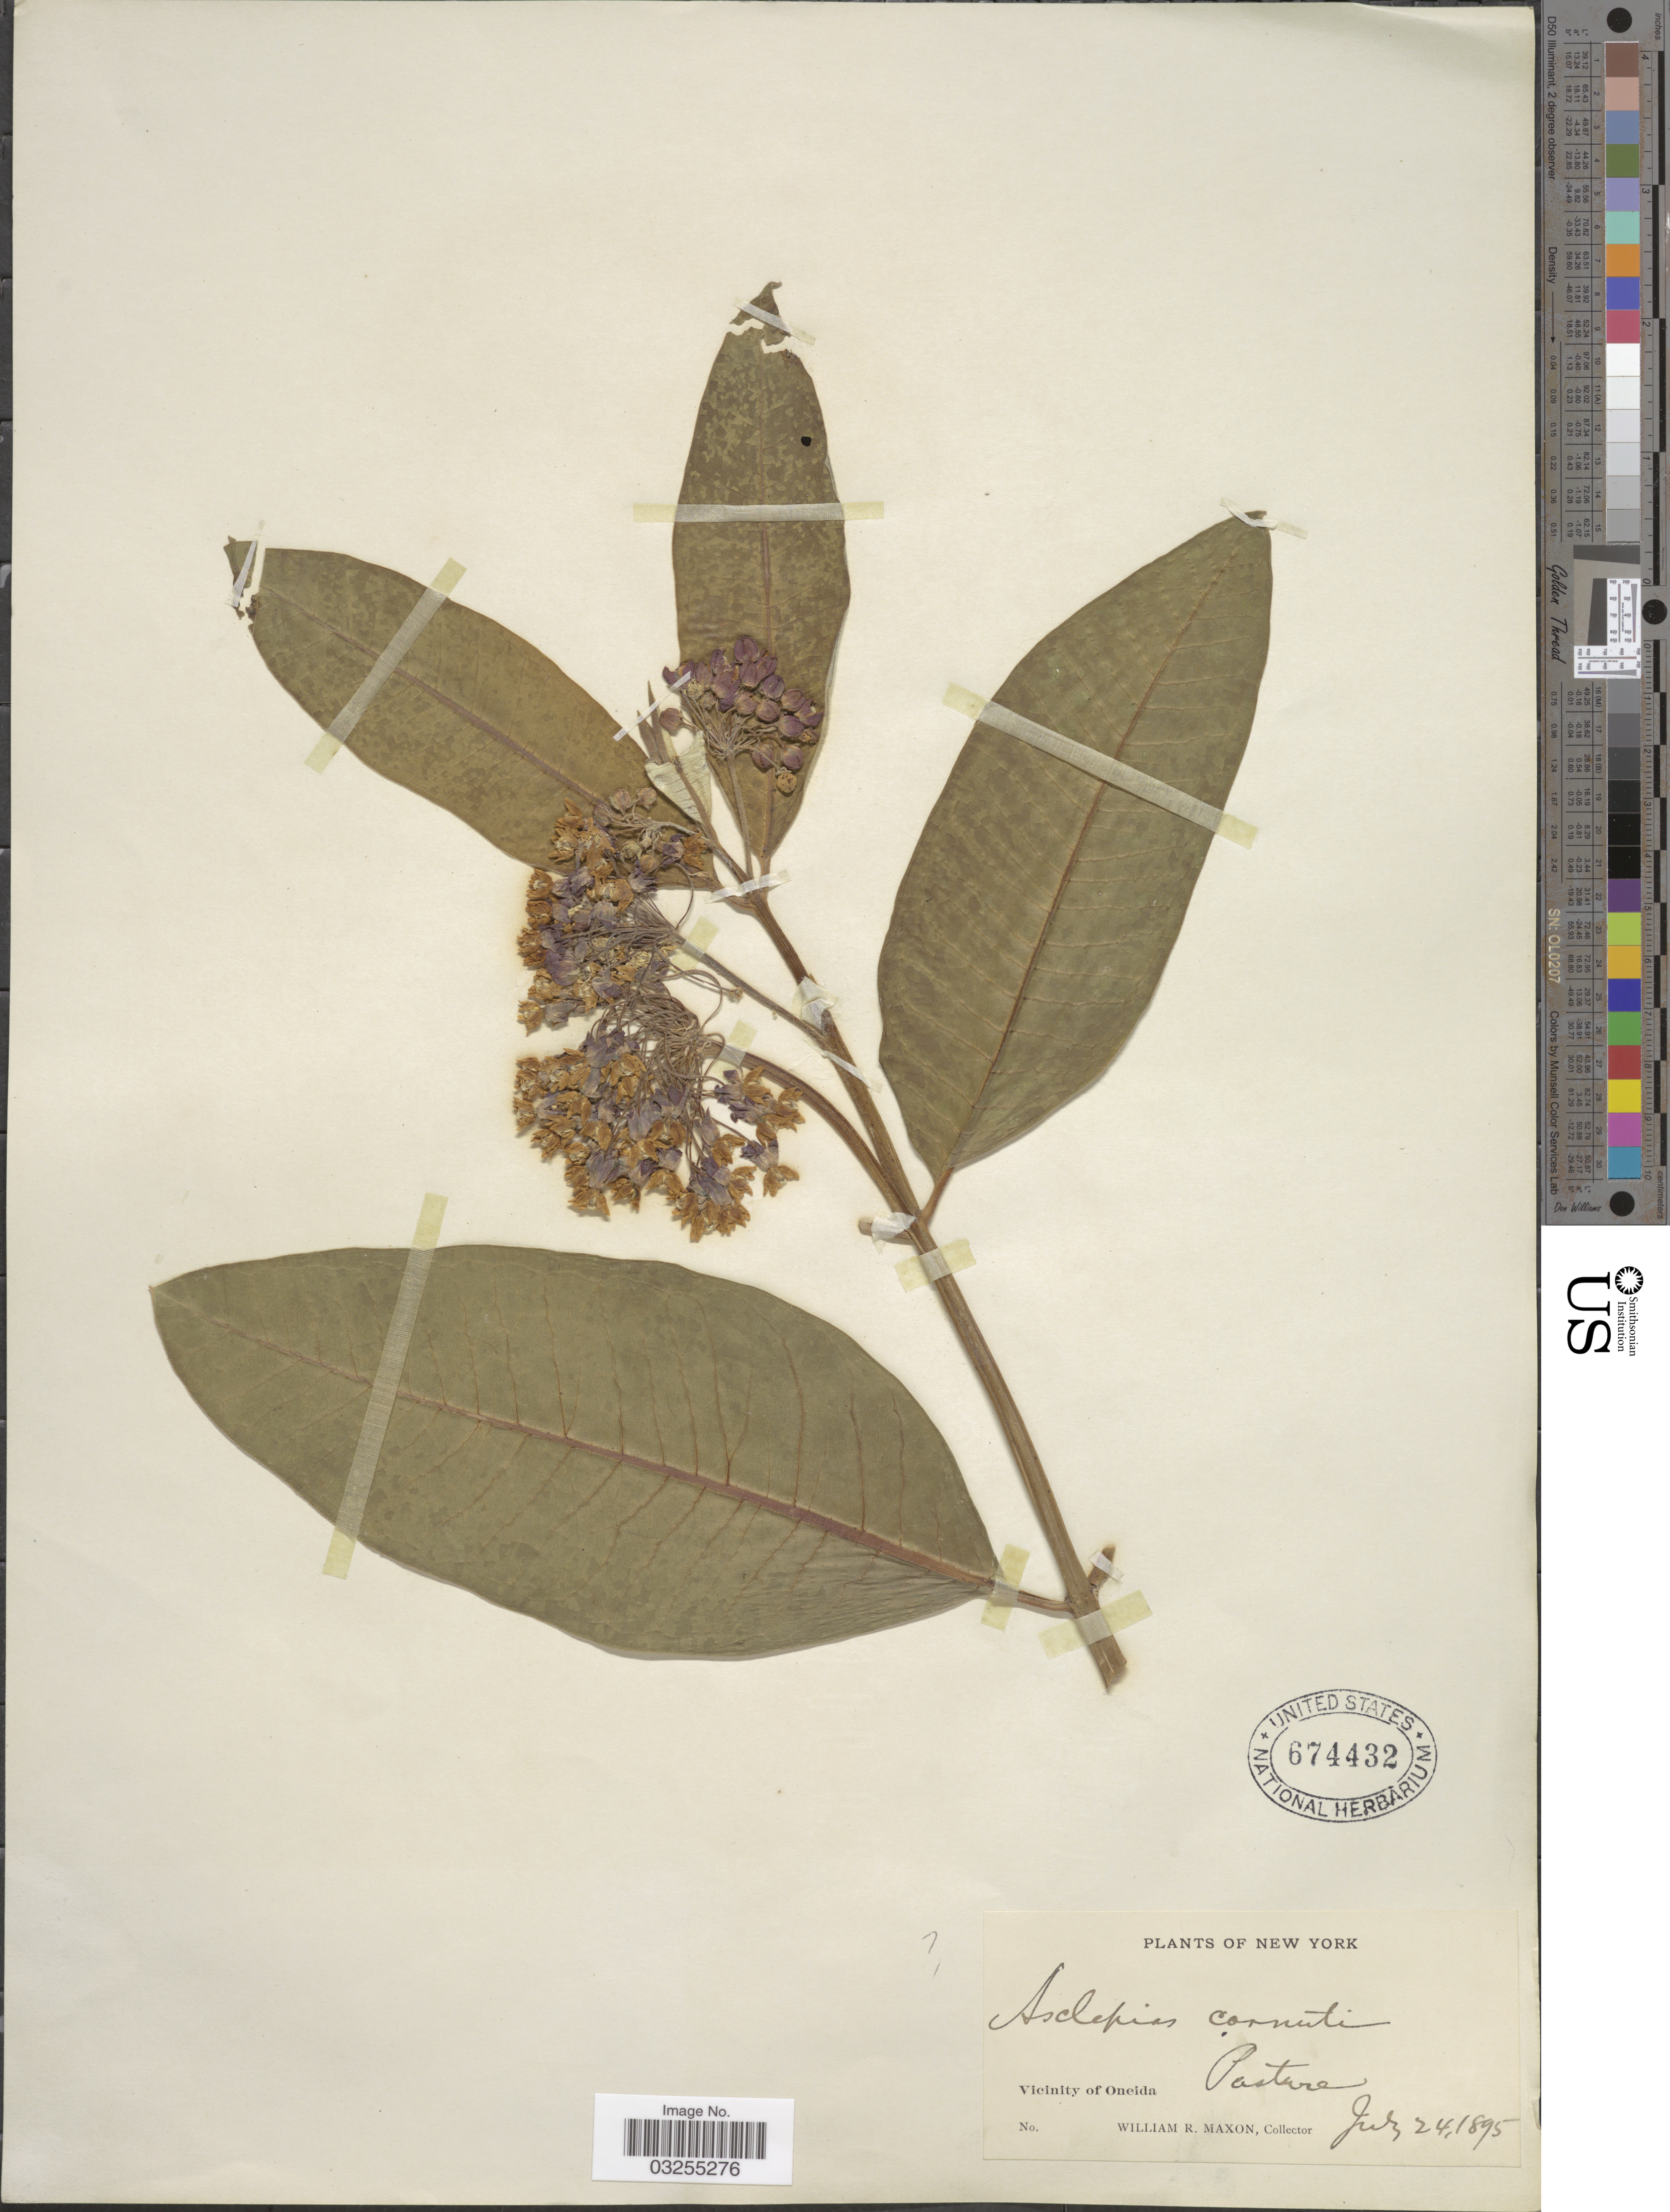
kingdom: Plantae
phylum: Tracheophyta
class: Magnoliopsida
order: Gentianales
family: Apocynaceae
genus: Asclepias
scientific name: Asclepias purpurascens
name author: L.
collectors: W. R. Maxon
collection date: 1895-07-24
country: United States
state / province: New York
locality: Vicinity of Oneida.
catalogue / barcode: US 674432